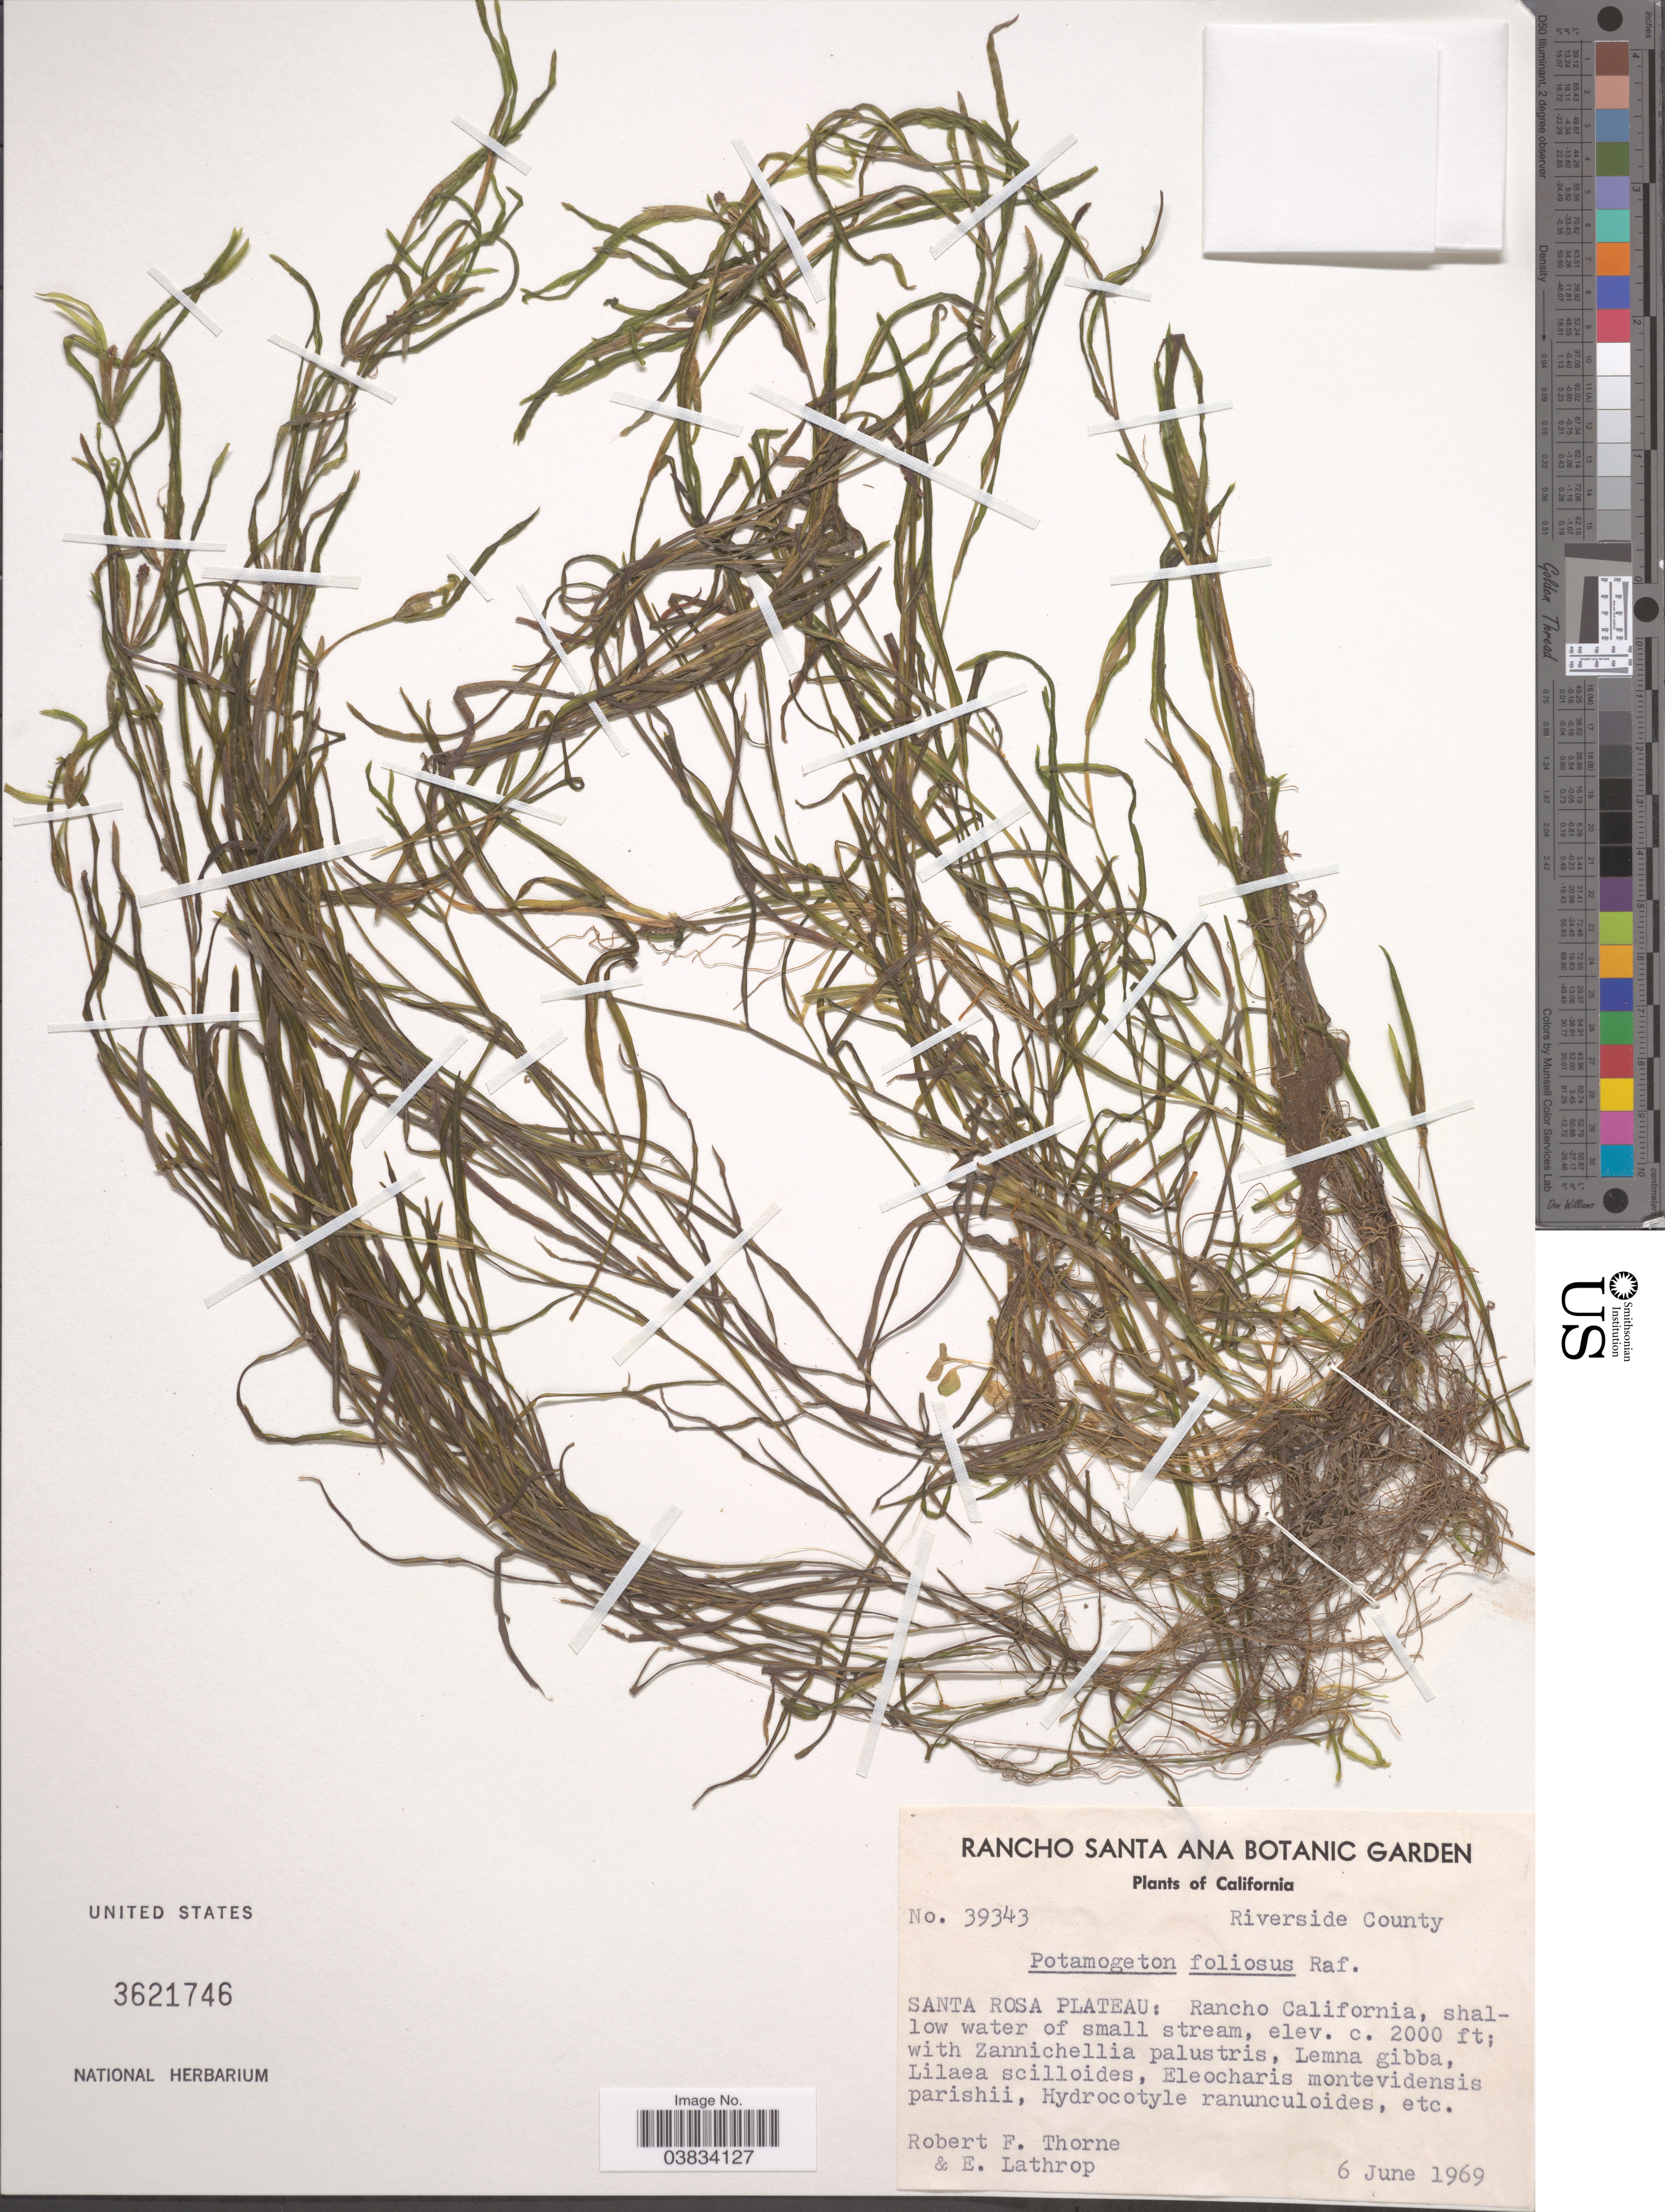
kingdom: Plantae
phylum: Tracheophyta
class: Liliopsida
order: Alismatales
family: Potamogetonaceae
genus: Potamogeton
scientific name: Potamogeton foliosus var. foliosus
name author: Raf.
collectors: R. F. Thorne & E. W. Lathrop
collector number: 39343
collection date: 1969-06-06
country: United States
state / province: California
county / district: Riverside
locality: Riverside County. Santa Rosa Plateau: Rancho California, shallow water of a small stream.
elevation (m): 610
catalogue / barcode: US 3621746